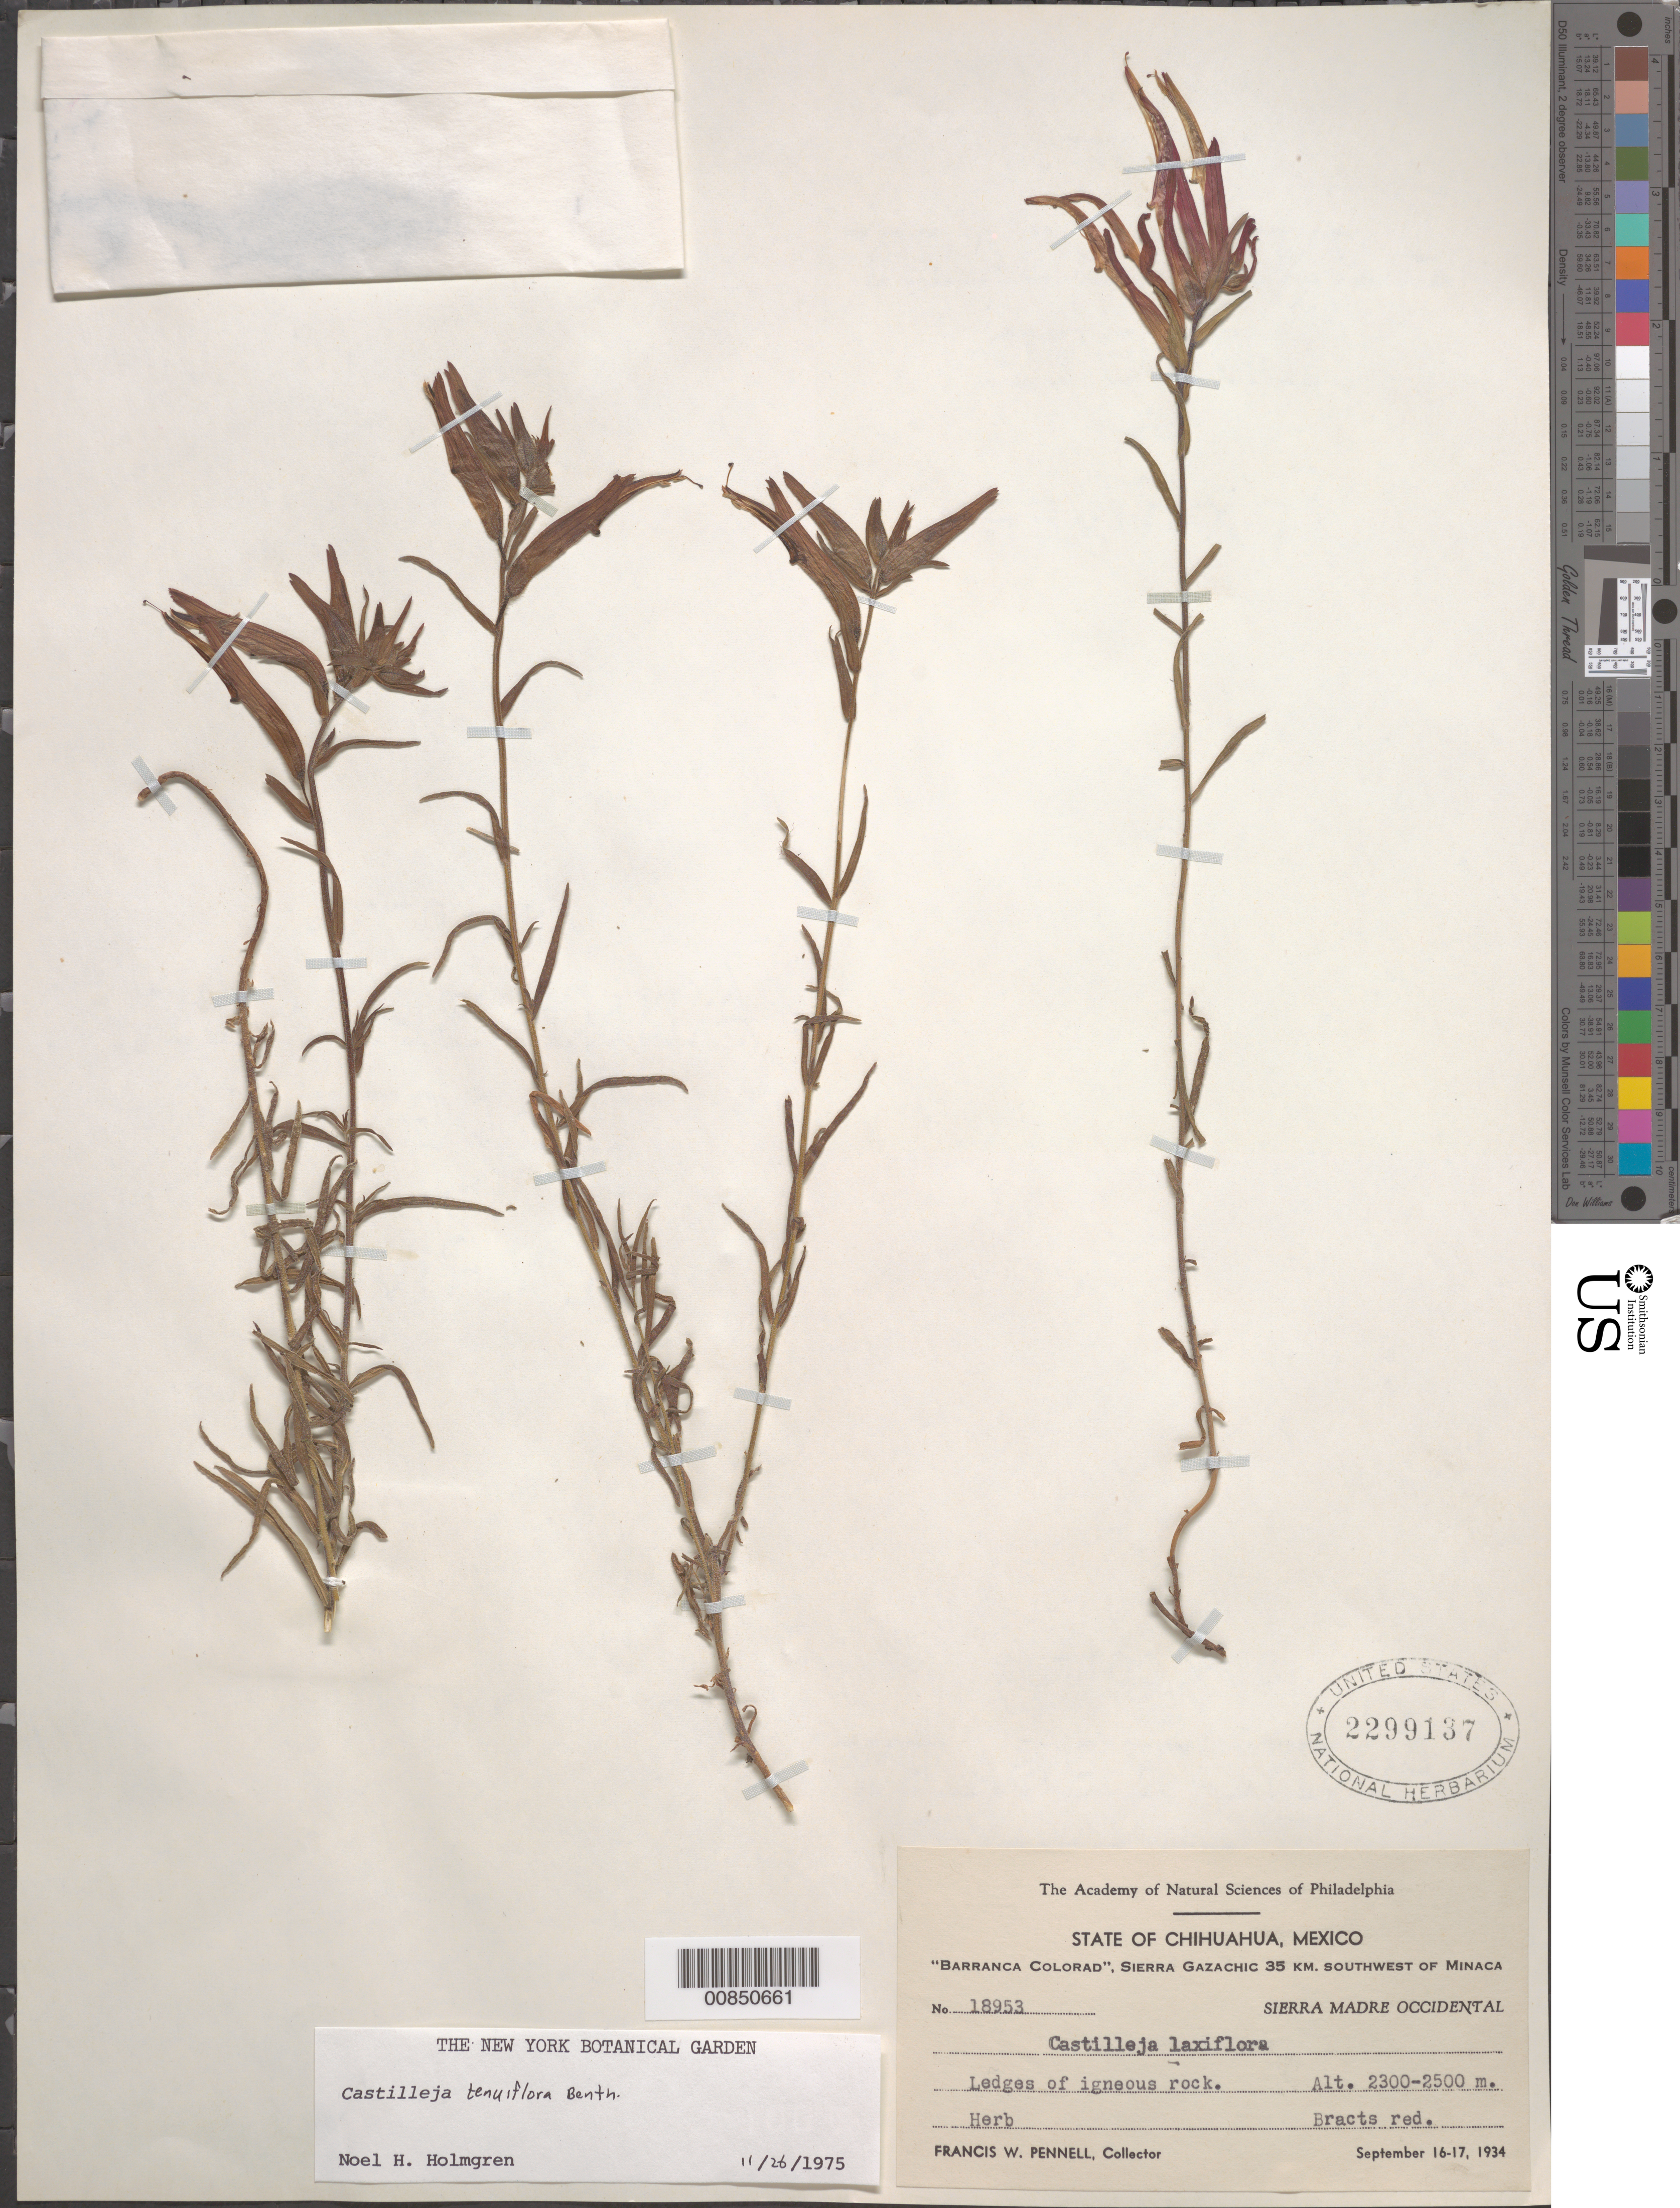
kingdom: Plantae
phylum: Tracheophyta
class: Magnoliopsida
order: Lamiales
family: Orobanchaceae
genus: Castilleja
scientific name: Castilleja tenuiflora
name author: Benth.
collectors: F. W. Pennell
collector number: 18953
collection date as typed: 16 Sep 1934 to 17 Sep 1934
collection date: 1934-09-16/1934-09-17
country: Mexico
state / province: Chihuahua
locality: Barranca Colorad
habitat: Ledges of igneous rock.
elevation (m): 2500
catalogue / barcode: US 2299137